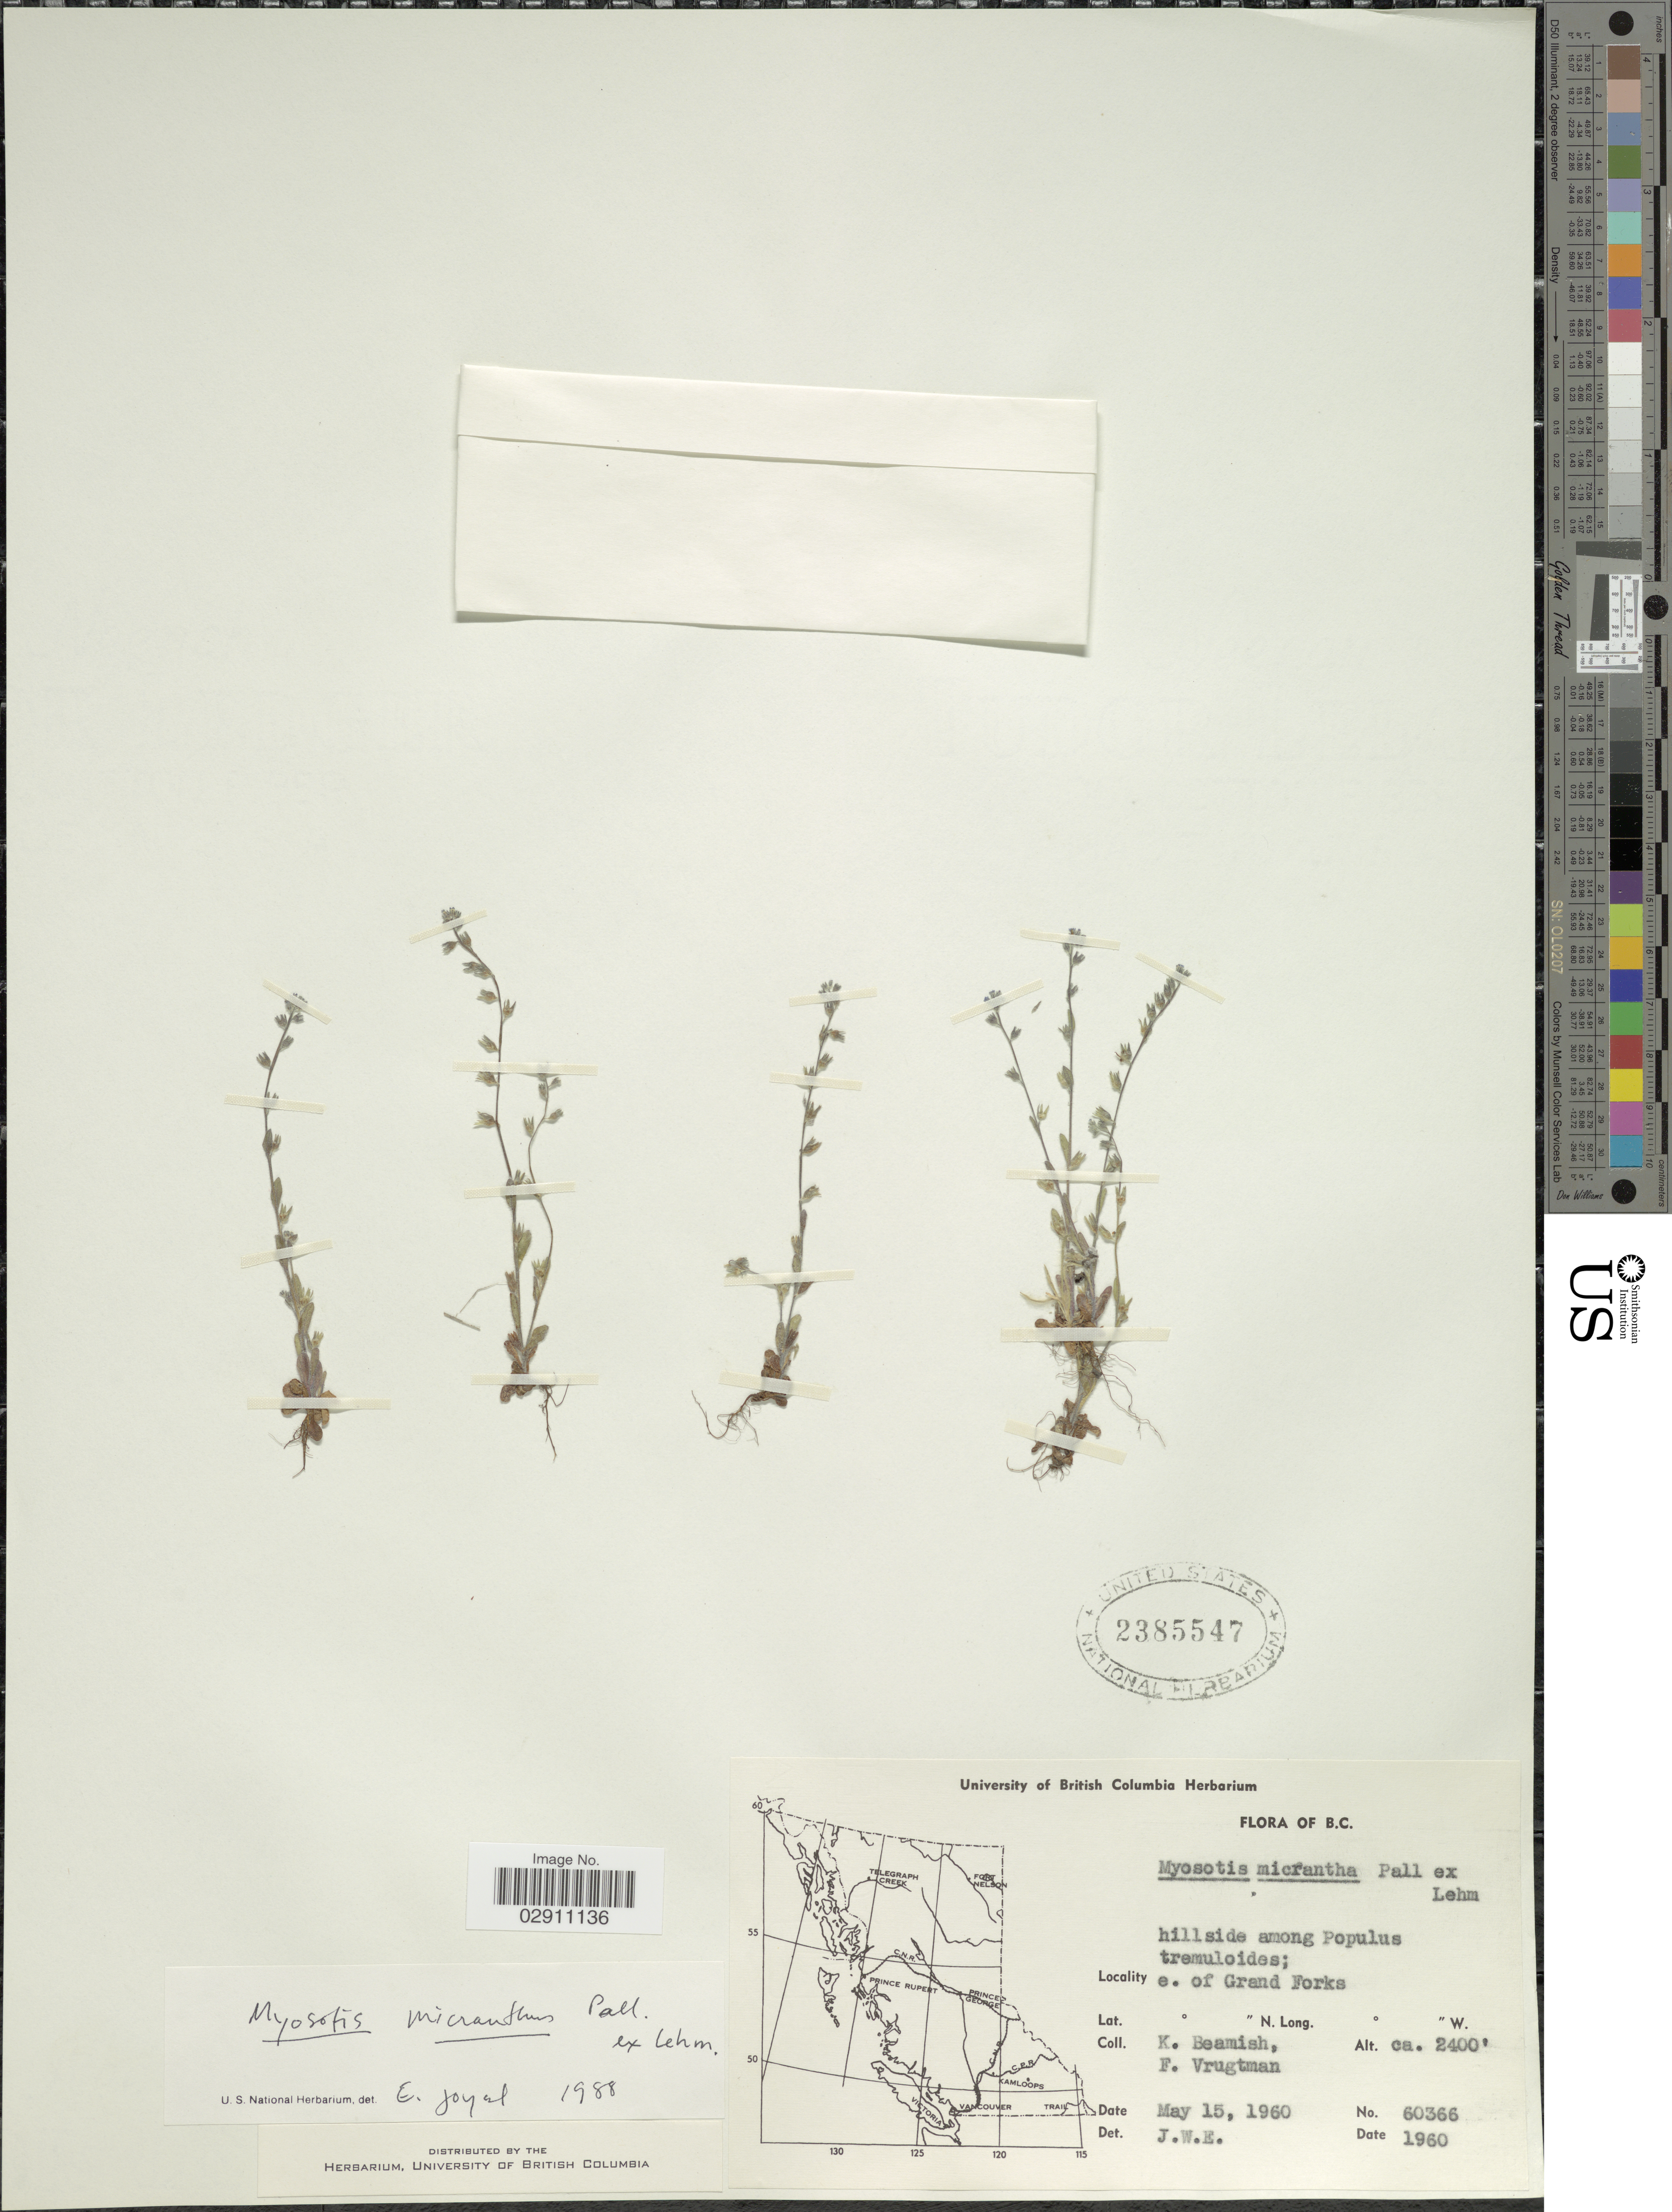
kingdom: Plantae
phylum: Tracheophyta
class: Magnoliopsida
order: Boraginales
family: Boraginaceae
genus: Myosotis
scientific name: Myosotis stricta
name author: Link ex Roem. & Schult.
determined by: Goldman, Doug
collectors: K. Beamish & F. Vrugtman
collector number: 60366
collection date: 1960-05-15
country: Canada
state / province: British Columbia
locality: Hillside among Populus tremuloides, e. of Grand Forks.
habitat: hillside among Populus tremuloides.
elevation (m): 732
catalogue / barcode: US 2385547